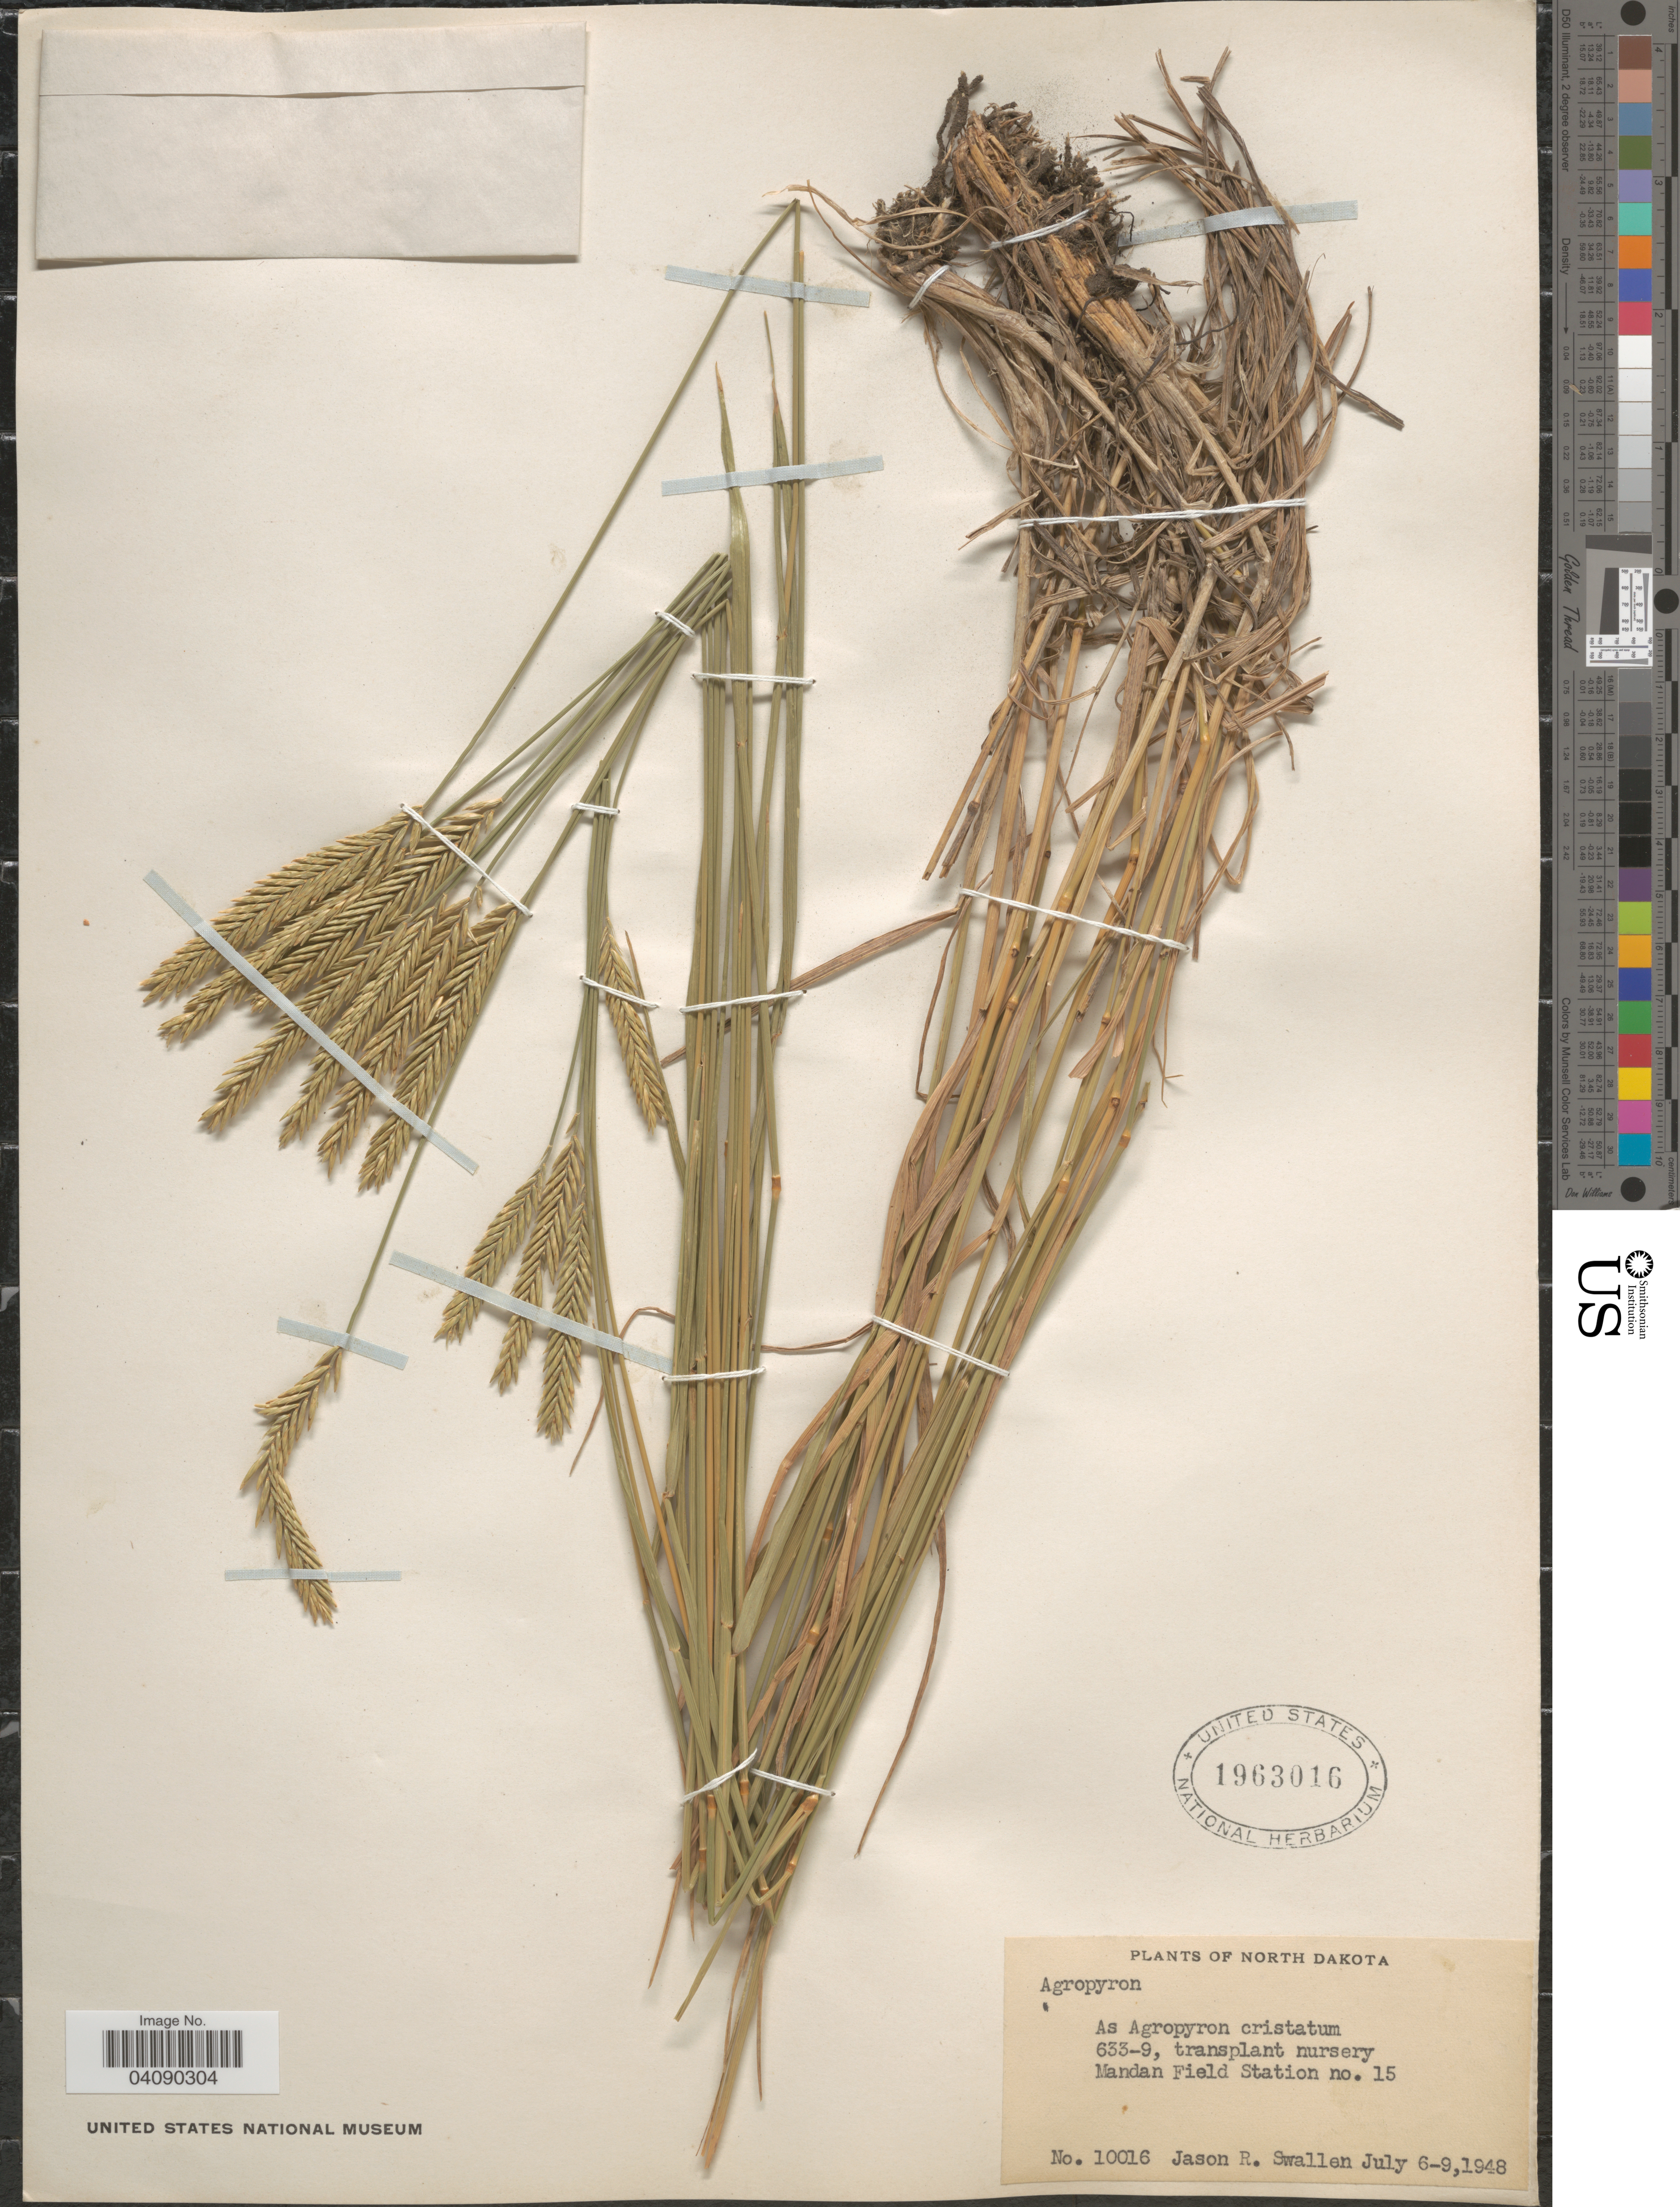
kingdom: Plantae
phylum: Tracheophyta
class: Liliopsida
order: Poales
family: Poaceae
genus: Agropyron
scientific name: Agropyron cristatum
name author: (L.) Gaertn.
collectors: J. R. Swallen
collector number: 10016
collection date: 1948-07-06/1948-07-09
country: United States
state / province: North Dakota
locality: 633-9, transplant nursery Mandan Field Station no. 15.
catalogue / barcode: US 1963016